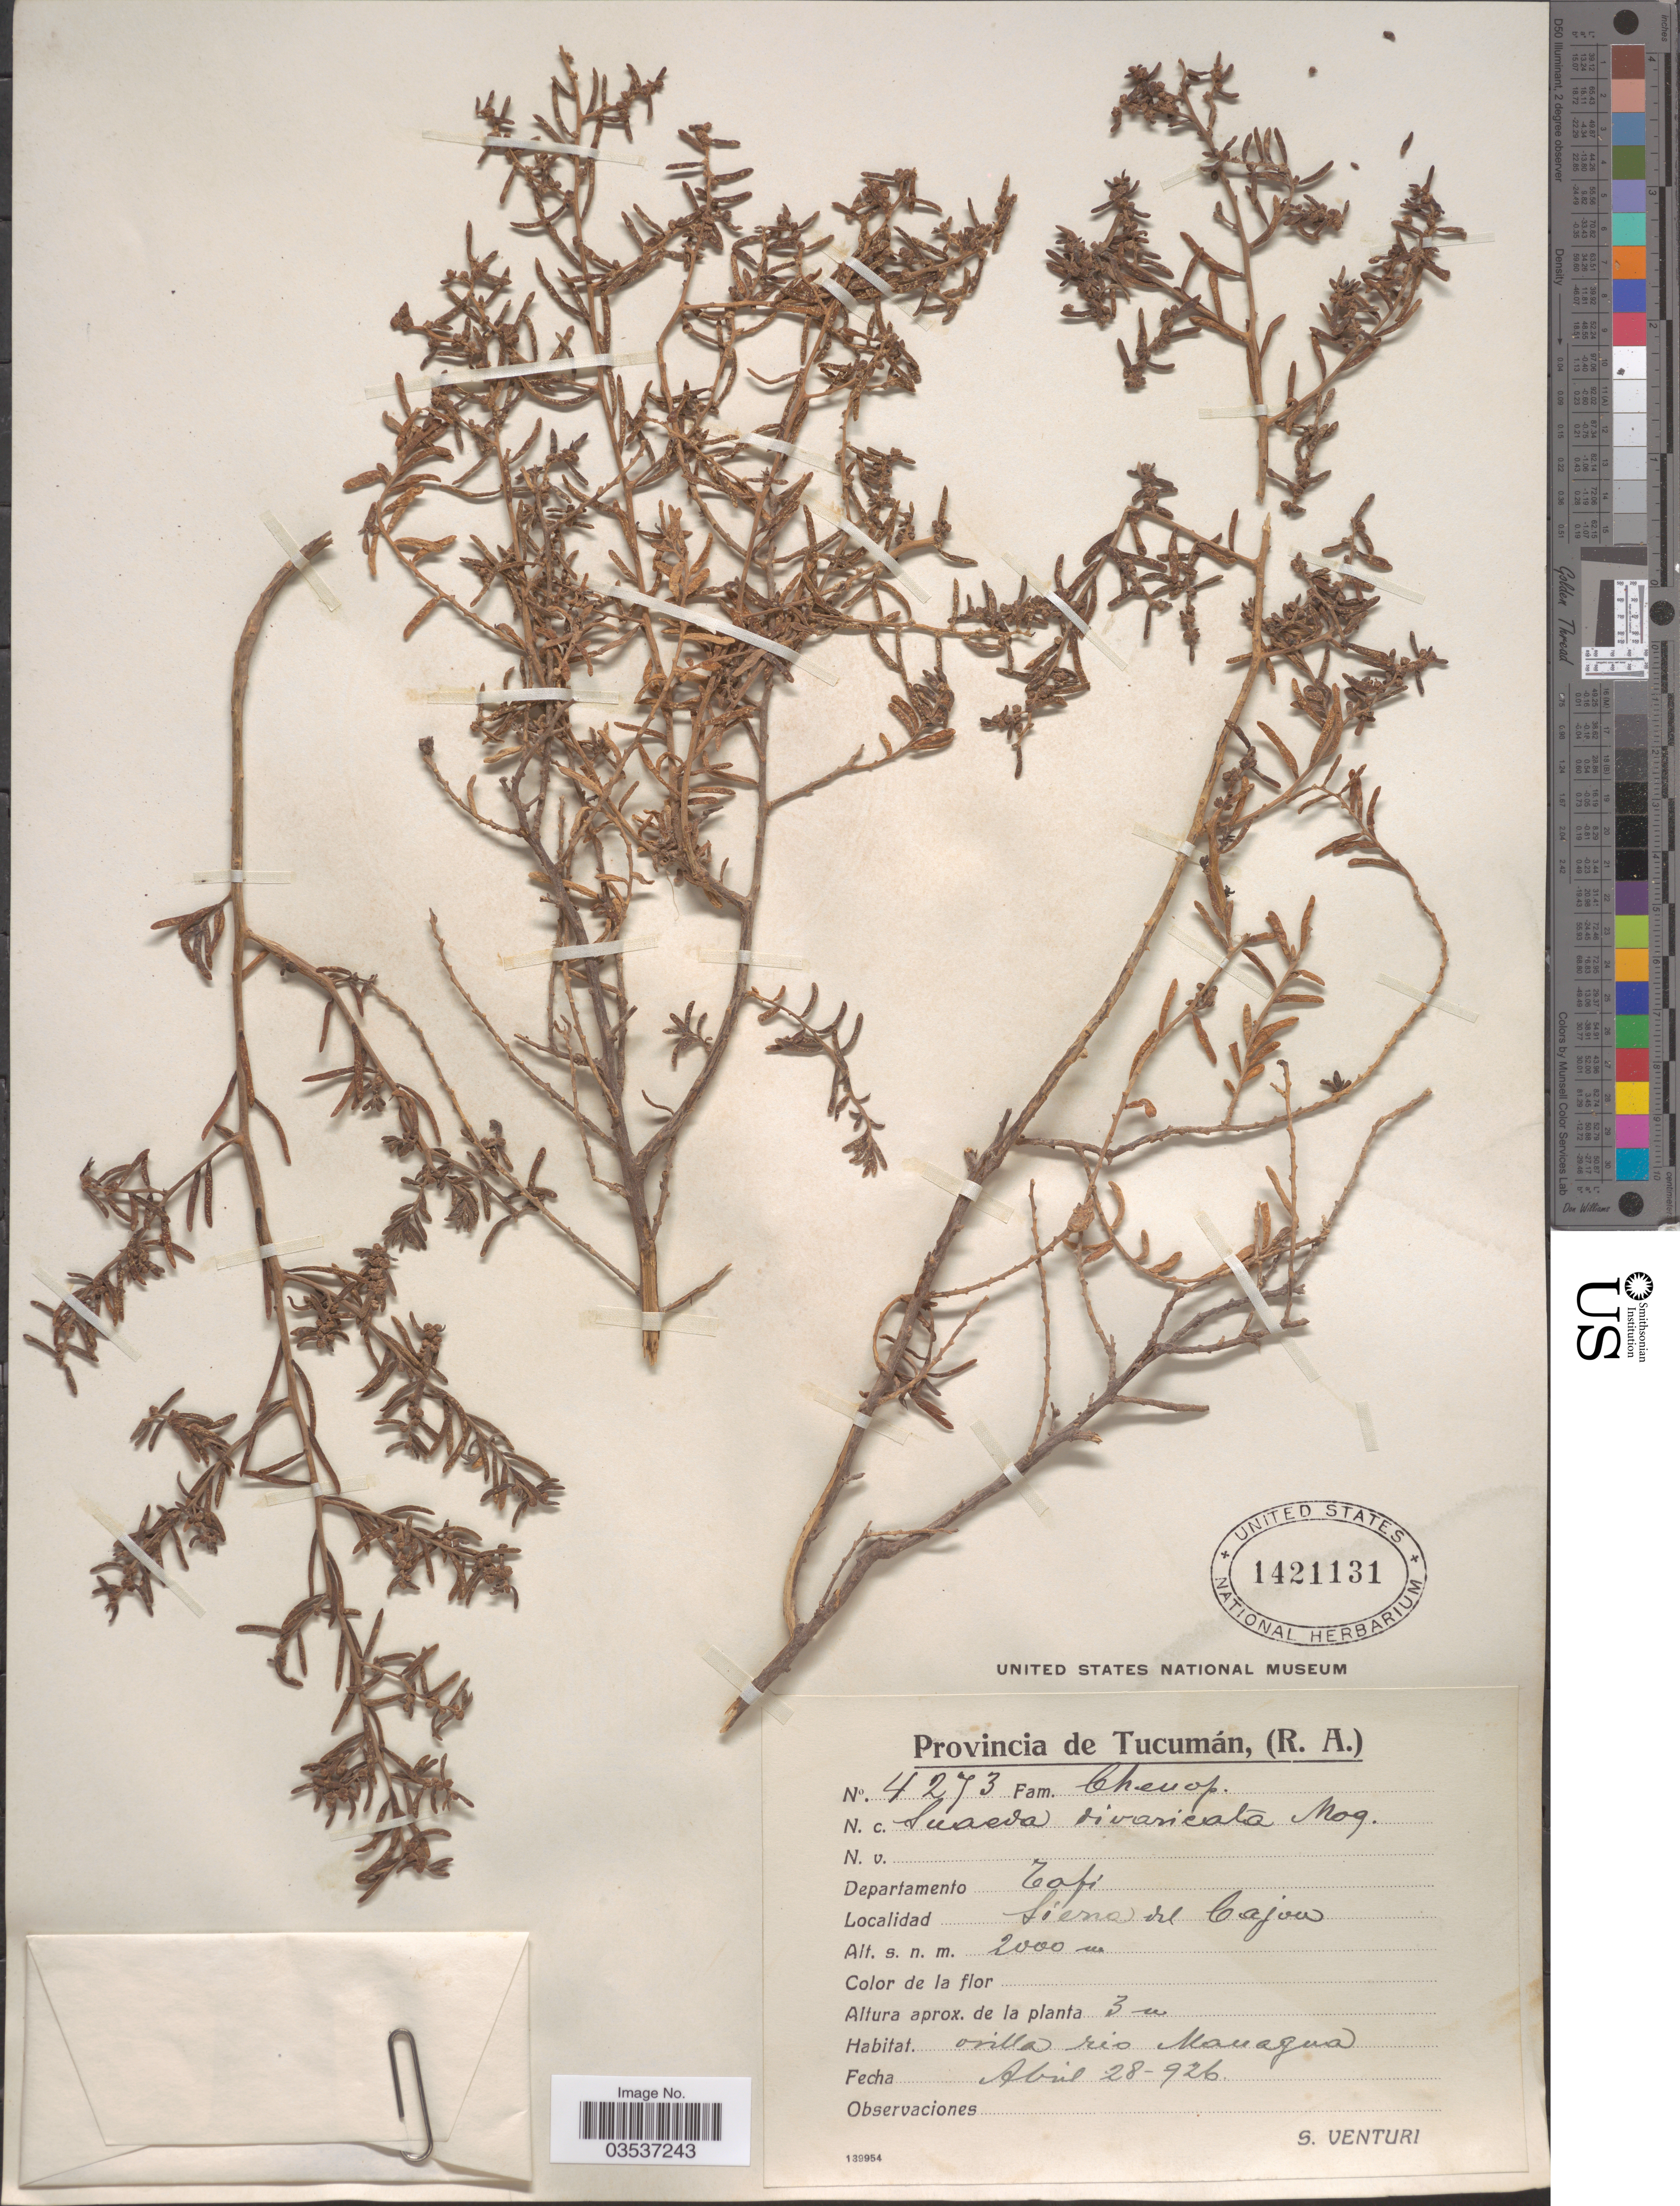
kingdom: Plantae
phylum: Tracheophyta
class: Magnoliopsida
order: Caryophyllales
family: Amaranthaceae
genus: Suaeda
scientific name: Suaeda divaricata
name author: Moq.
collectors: S. Venturi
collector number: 4273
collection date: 1926-04-28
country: Argentina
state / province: Tucuman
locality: Departamento Tafi. Sierra del Cajon.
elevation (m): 2000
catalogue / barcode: US 1421131